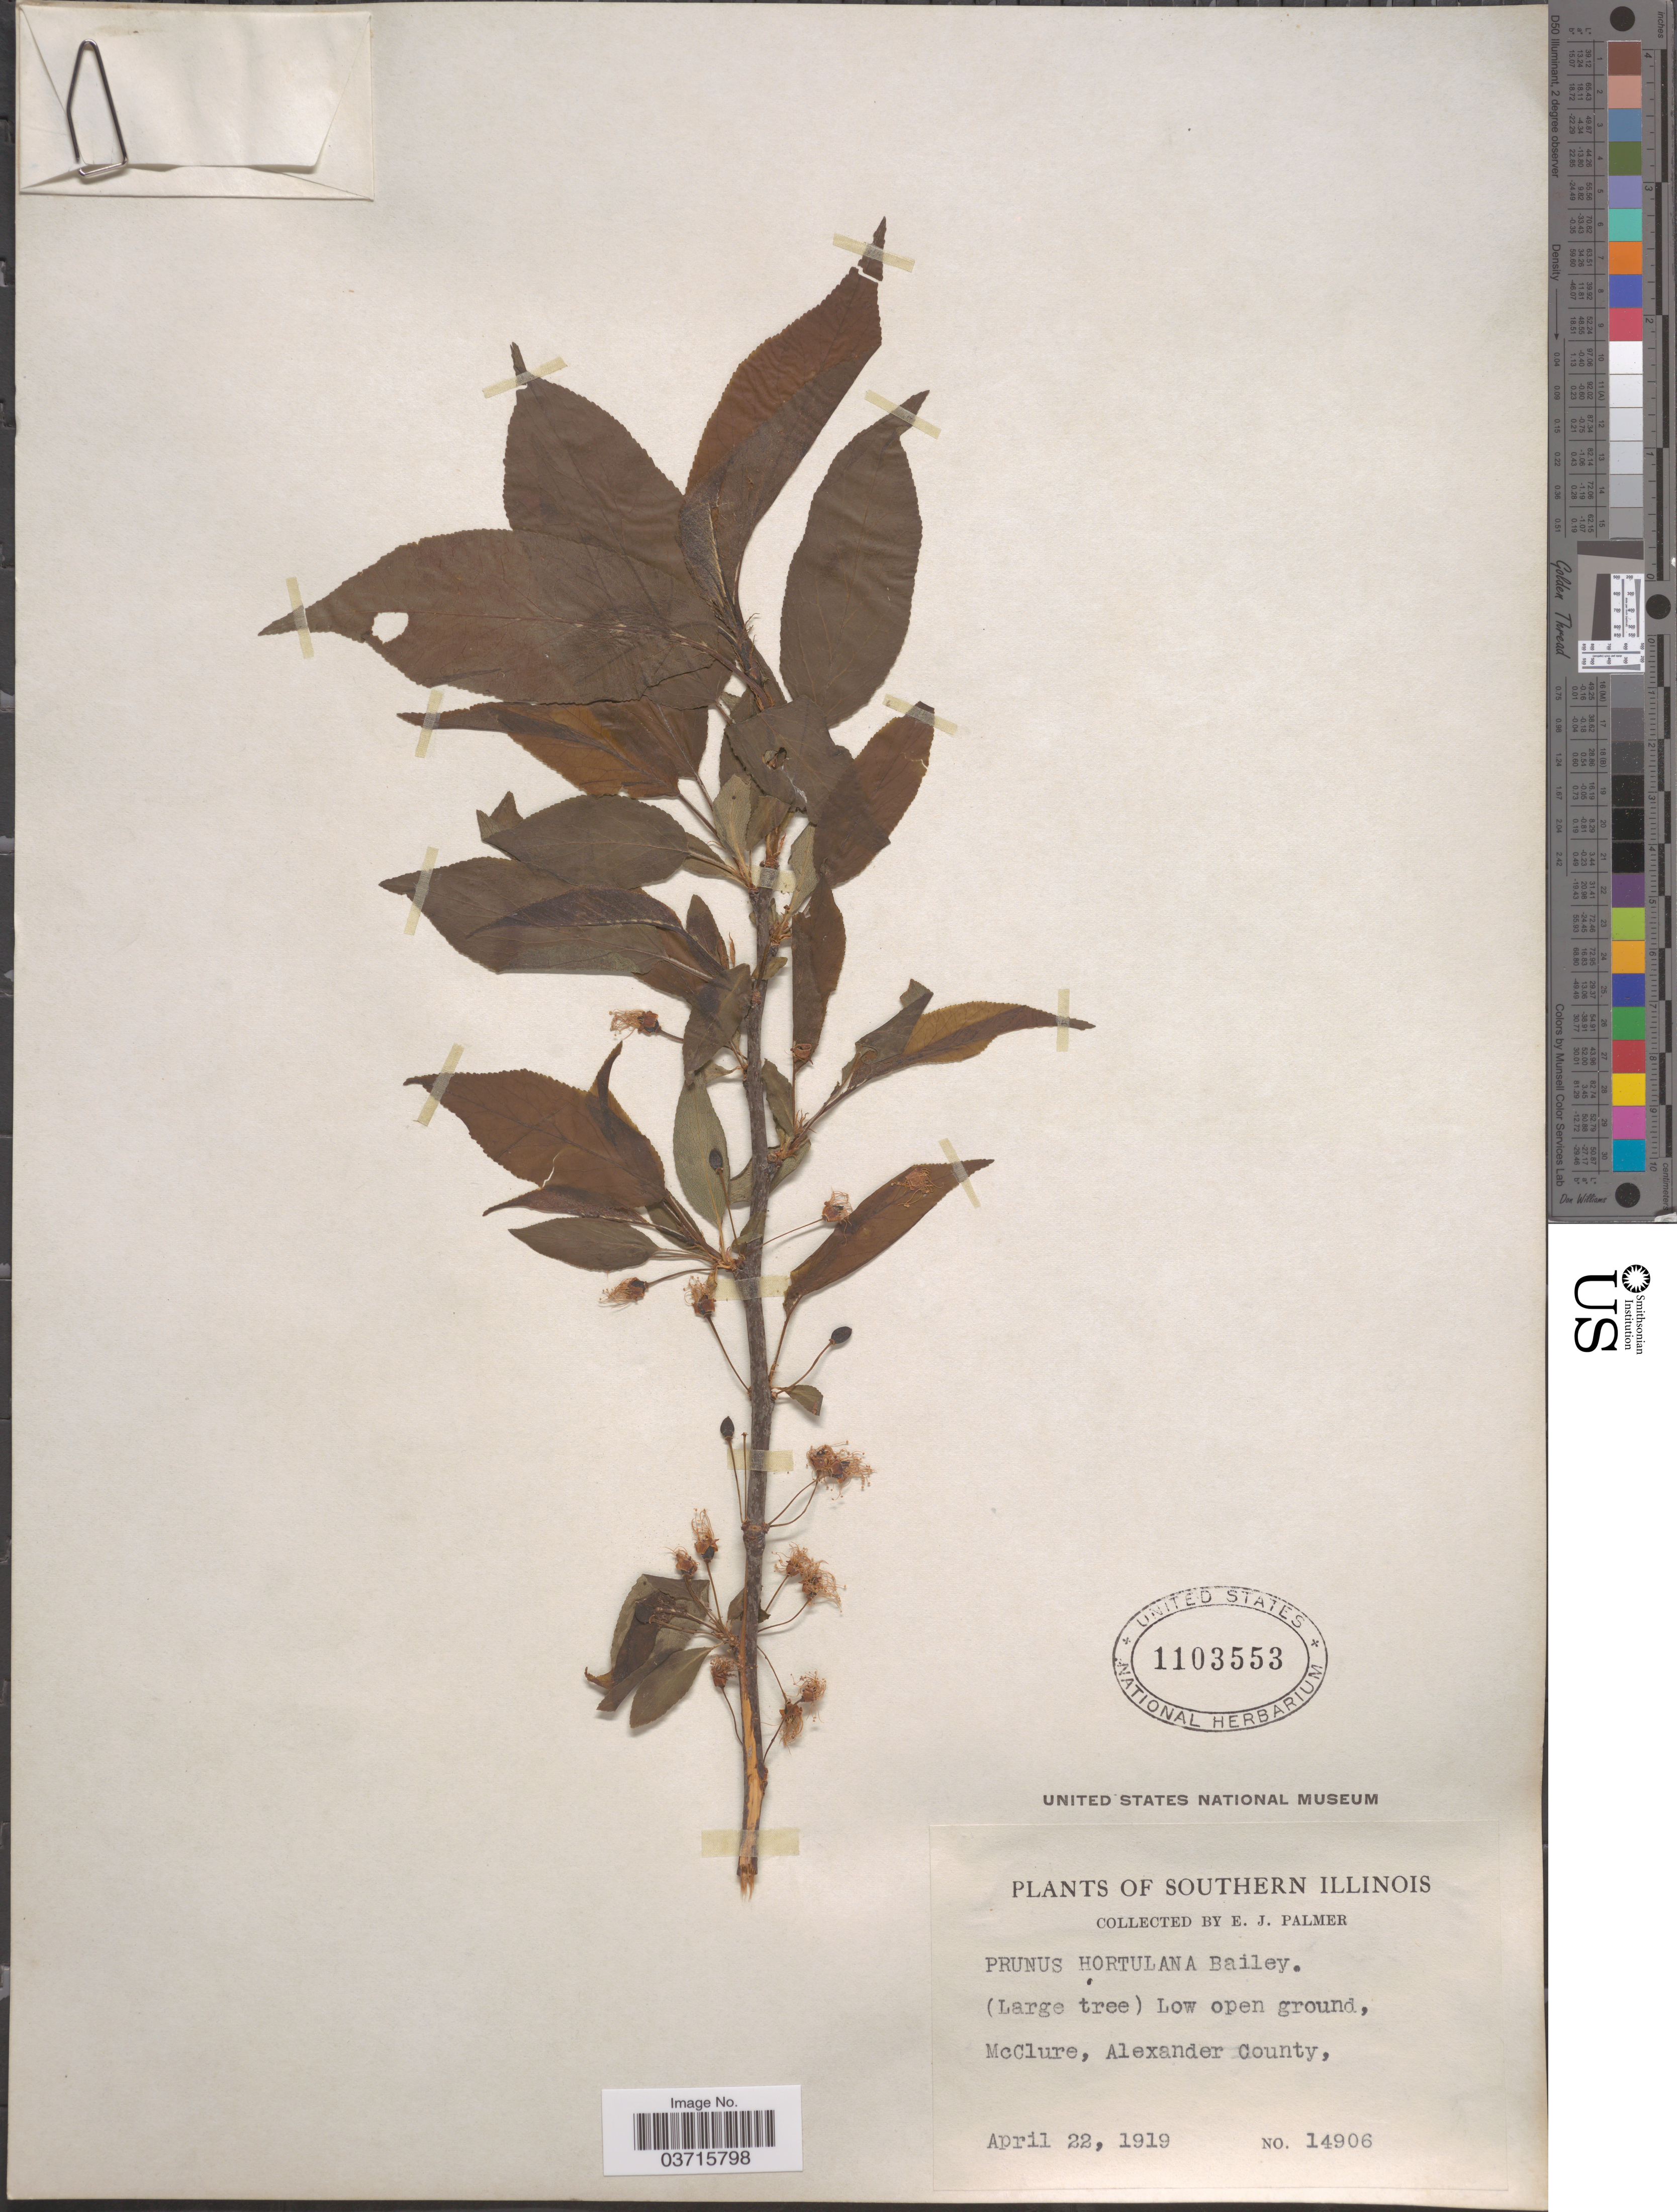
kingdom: Plantae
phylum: Tracheophyta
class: Magnoliopsida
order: Rosales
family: Rosaceae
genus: Prunus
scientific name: Prunus hortulana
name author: L.H. Bailey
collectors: E. J. Palmer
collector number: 14906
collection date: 1919-04-22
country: United States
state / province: Illinois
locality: Southern Illinois. Low open ground, McClure, Alexander County.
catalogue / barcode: US 1103553